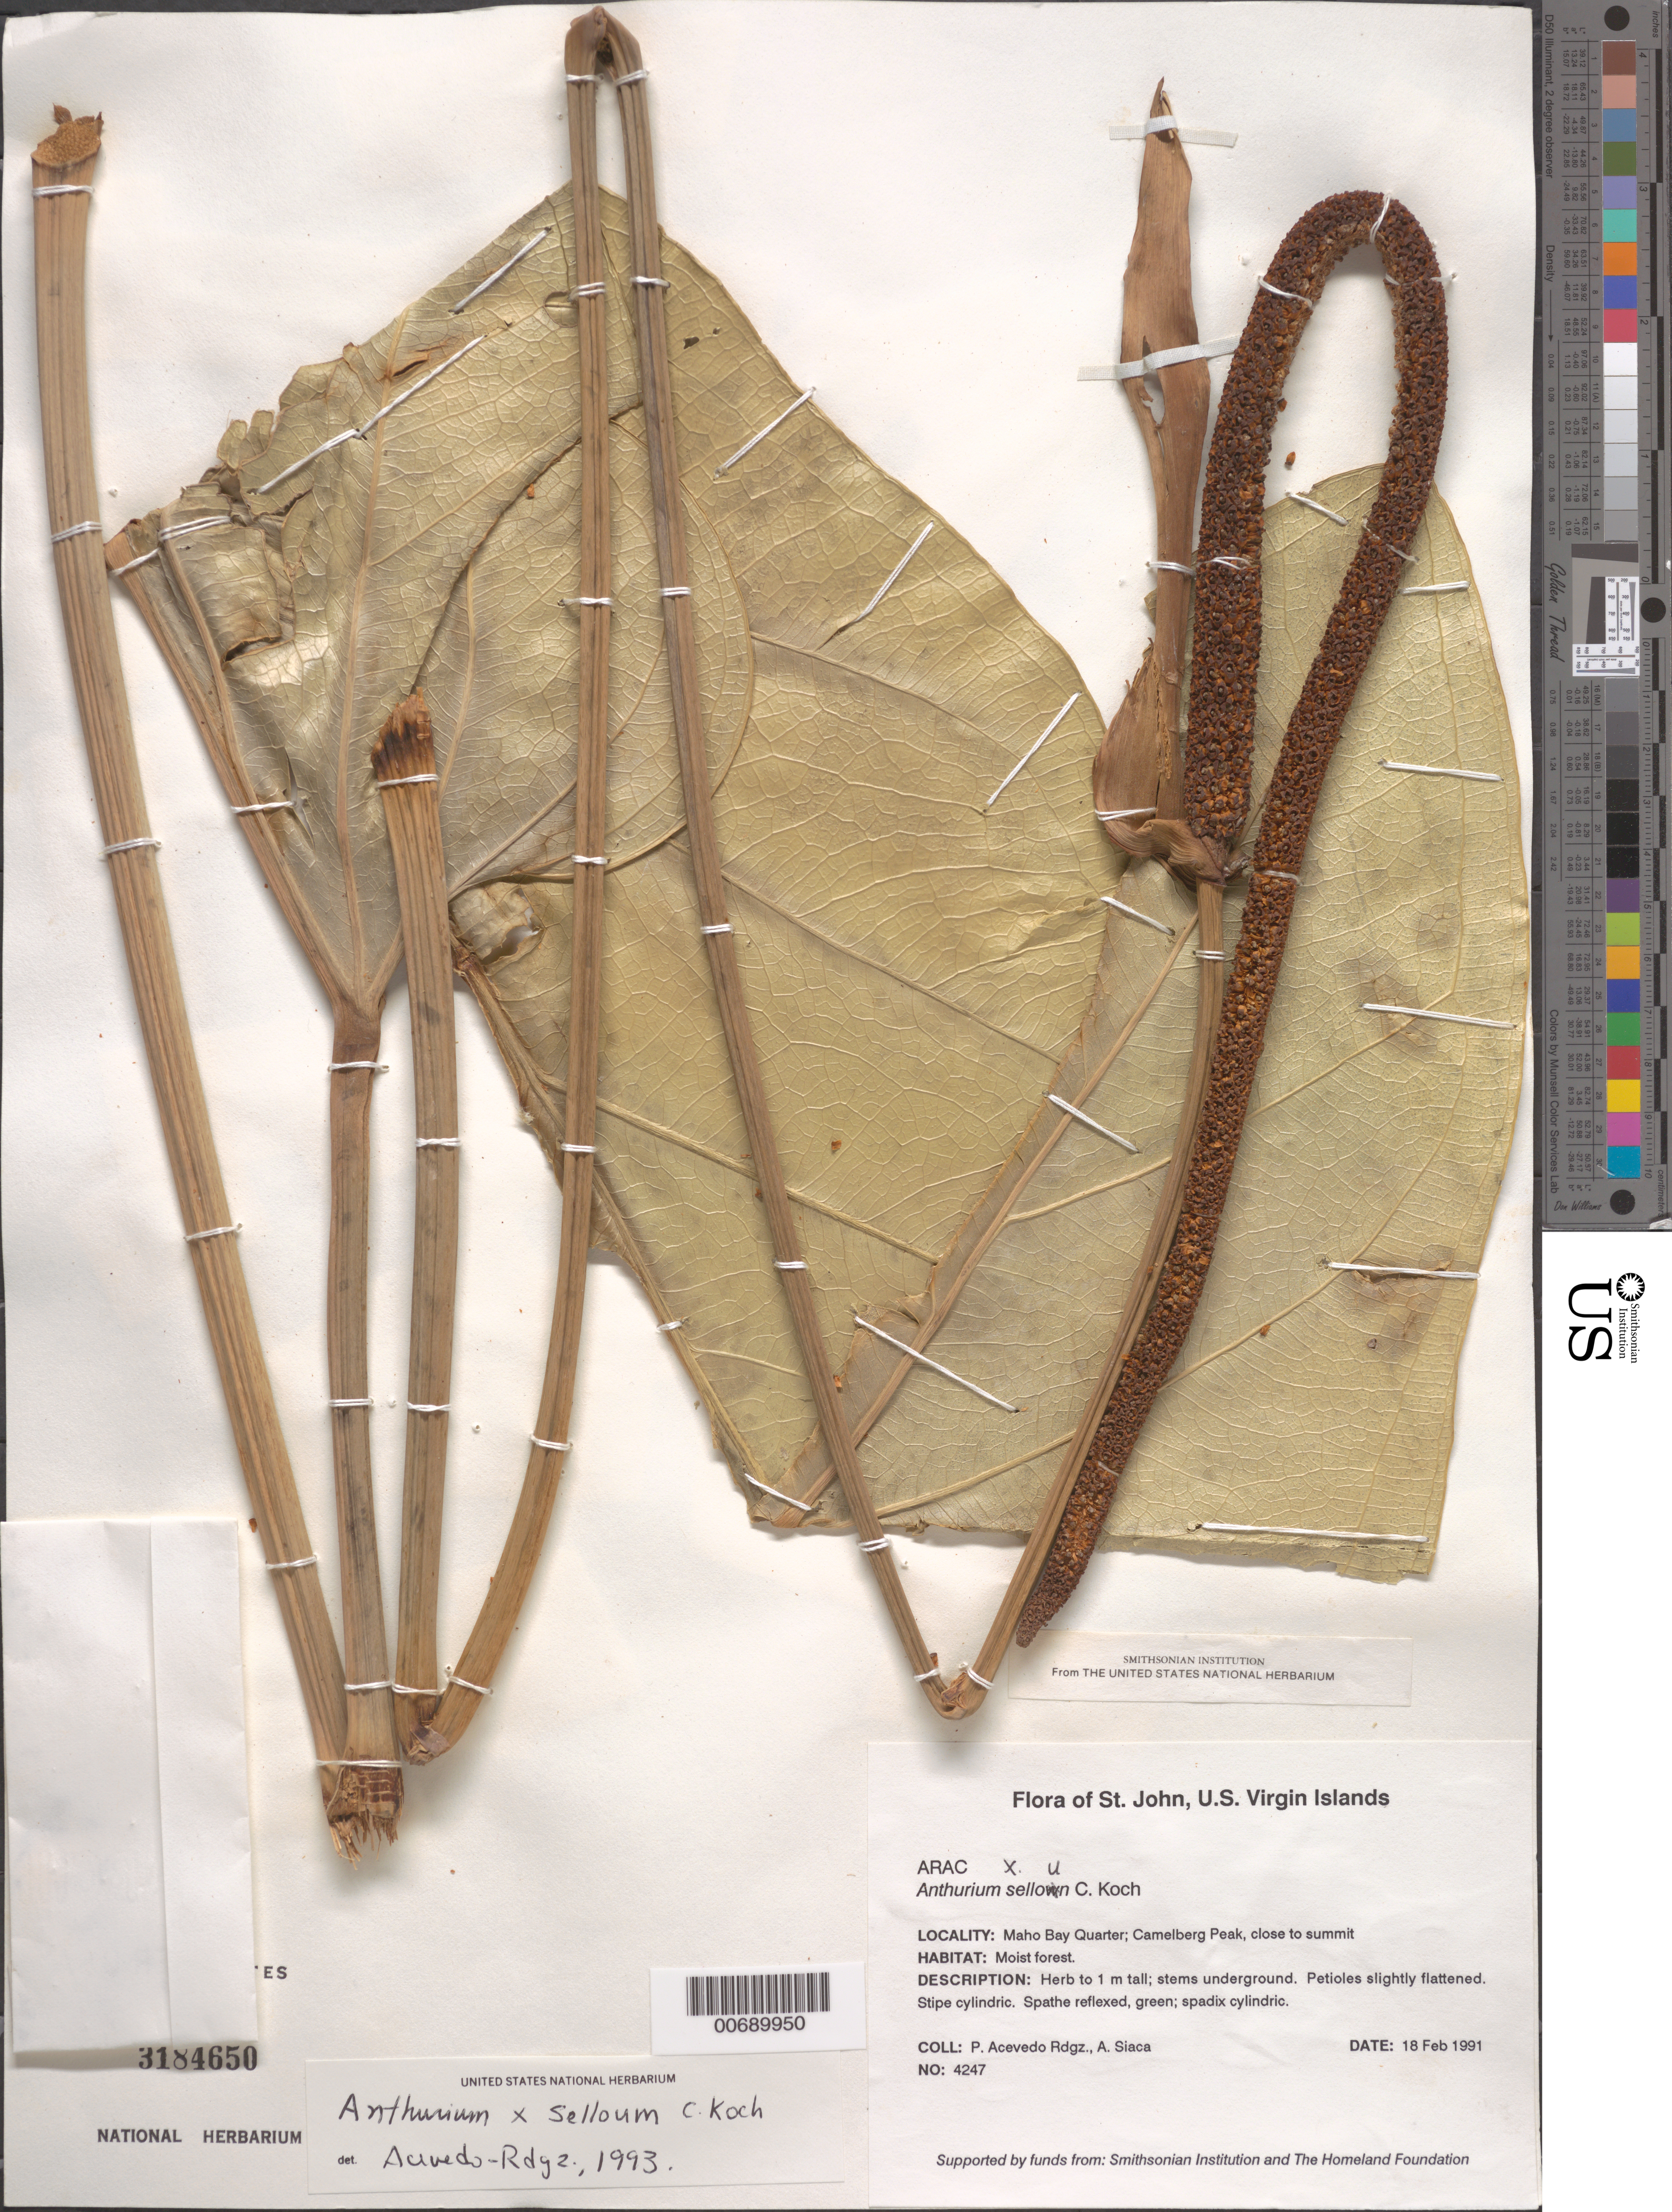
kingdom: Plantae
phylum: Tracheophyta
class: Liliopsida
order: Alismatales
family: Araceae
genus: Anthurium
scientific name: Anthurium x selloanum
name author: K. Koch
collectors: P. Acevedo-Rodr. & A. Siaca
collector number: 4247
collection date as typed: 18 Feb 1991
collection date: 1991-02-18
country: U.S. Virgin Islands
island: St. John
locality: Maho Bay Quarter; Camelberg Peak, close to summit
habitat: Moist forest.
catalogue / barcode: US 3184650